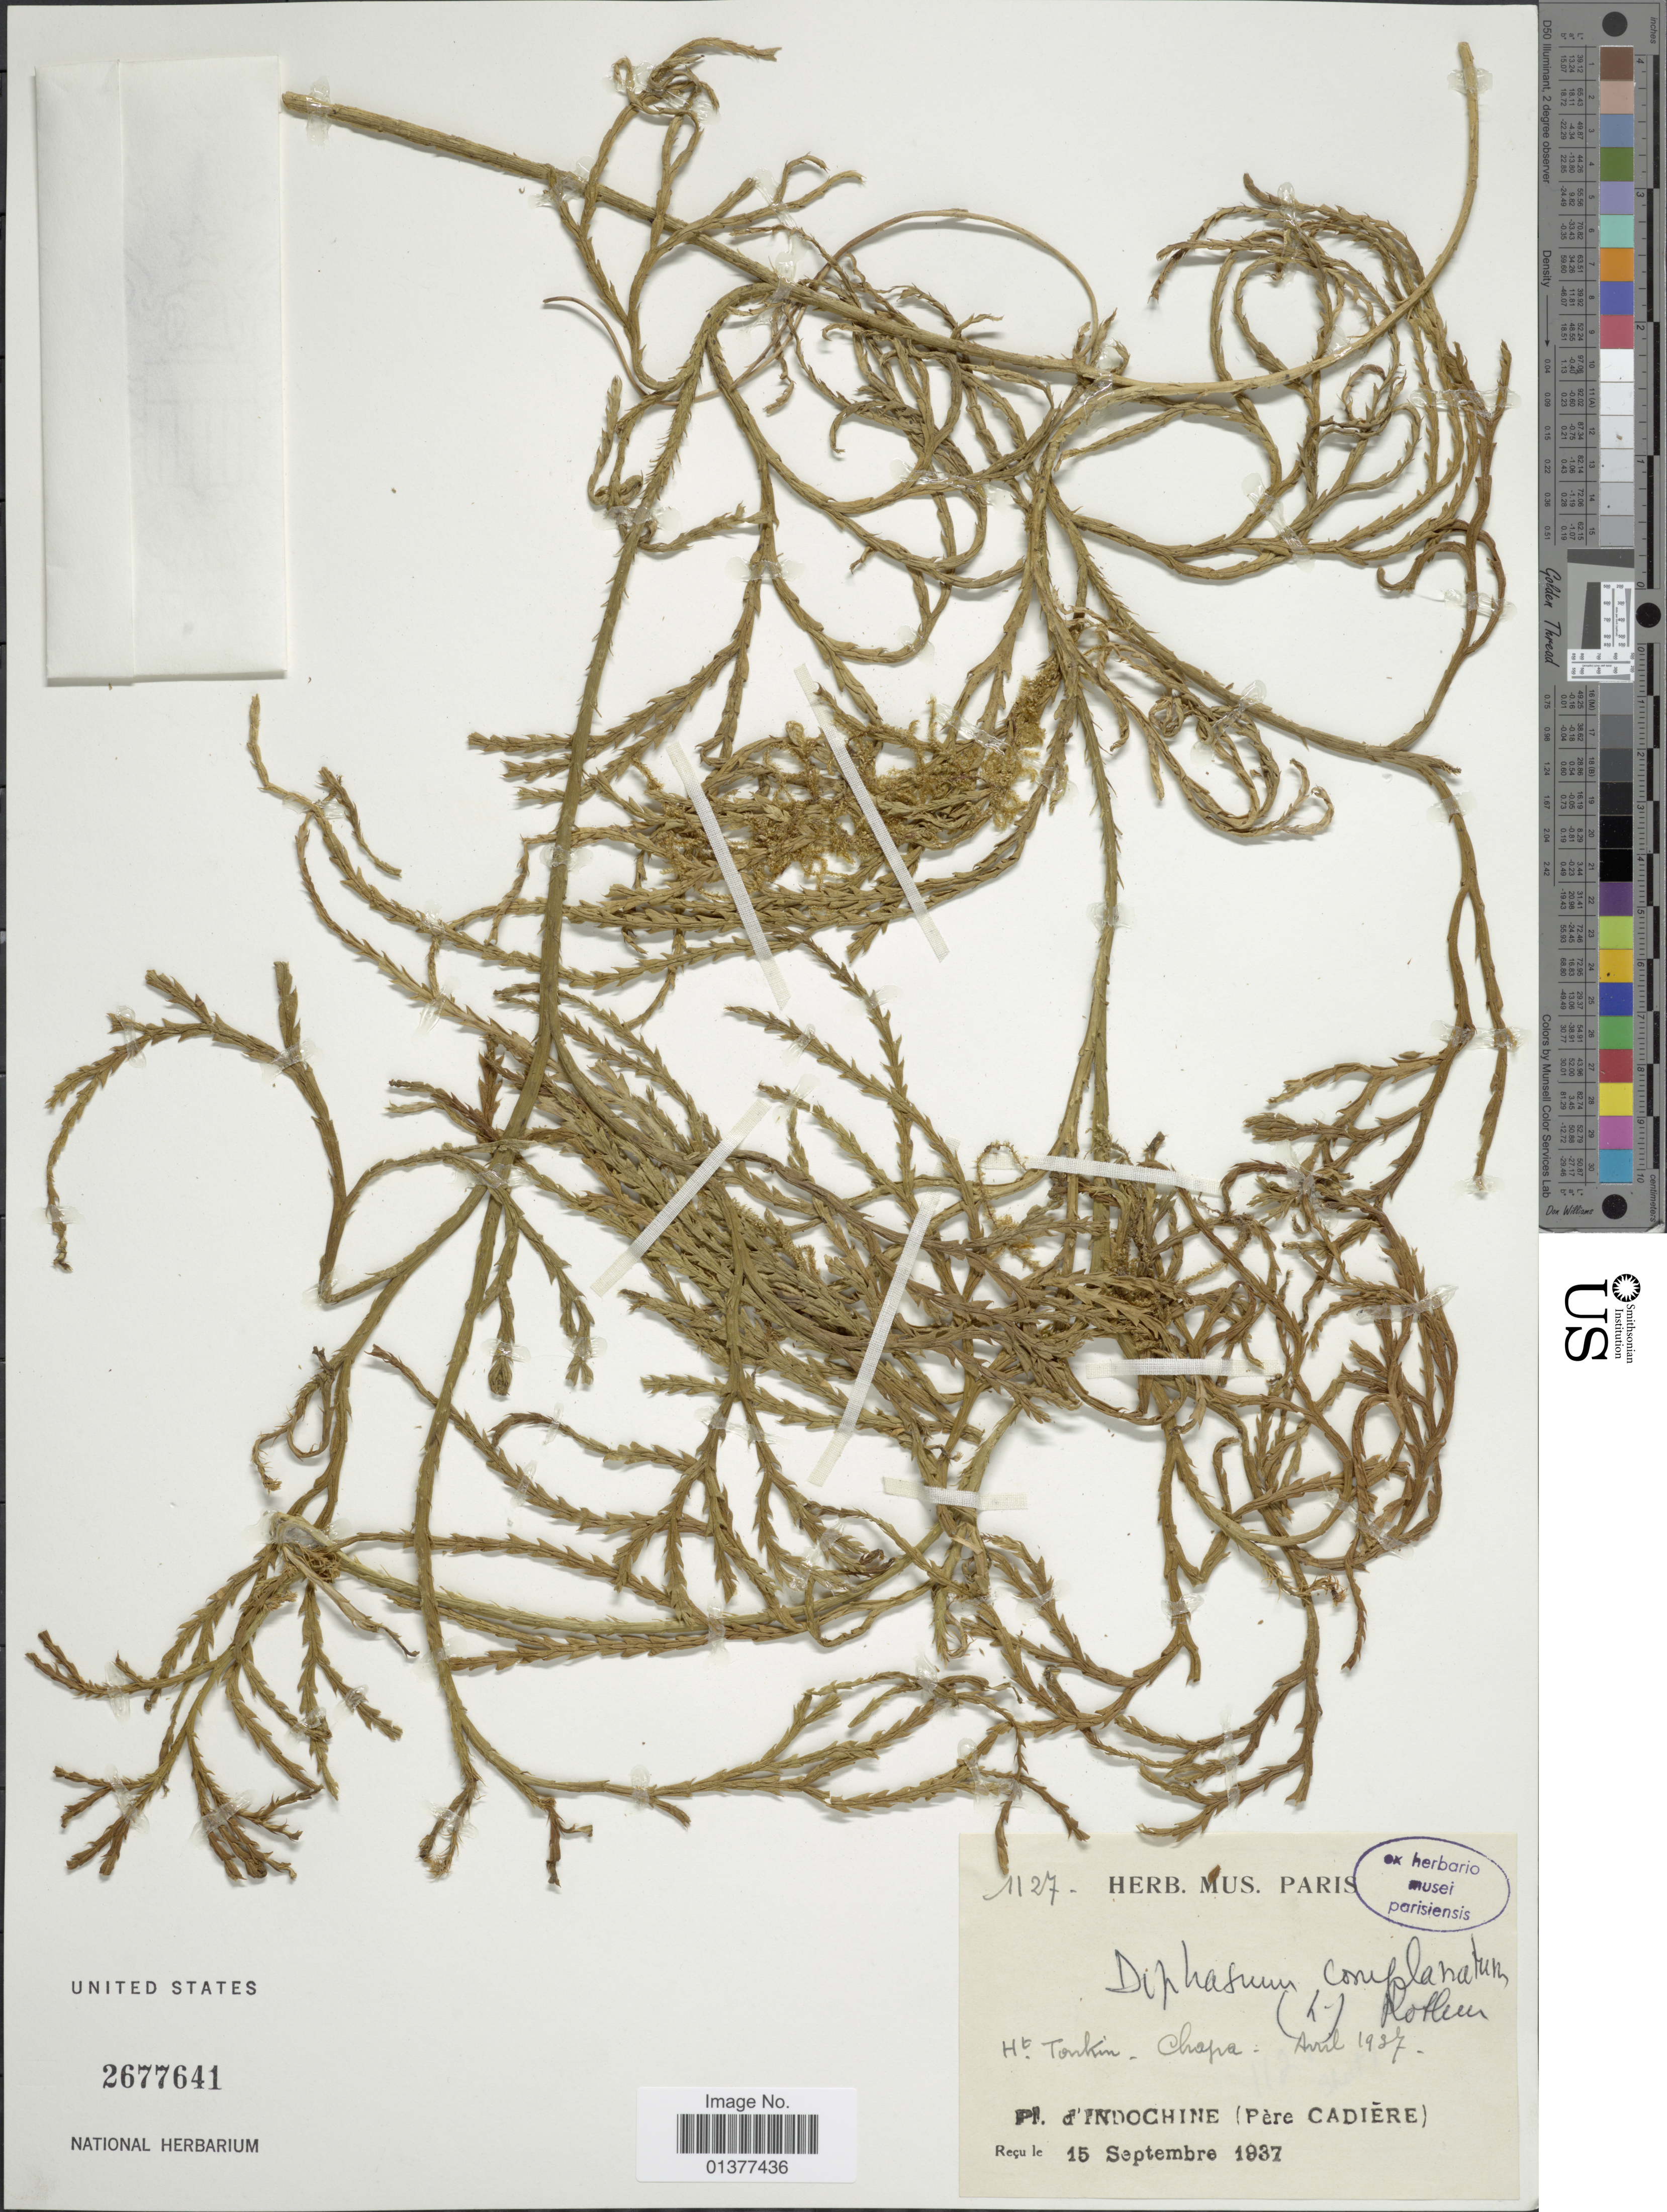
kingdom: Plantae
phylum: Tracheophyta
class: Lycopodiopsida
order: Lycopodiales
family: Lycopodiaceae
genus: Diphasiastrum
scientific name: Diphasiastrum complanatum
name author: (L.) Holub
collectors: ex herb. Mus. Paris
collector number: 1127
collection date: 1937-04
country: Vietnam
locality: Ht. Tonkin, Chapa, Pl. d'Indochine(Pere Cadiere)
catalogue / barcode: US 2677641